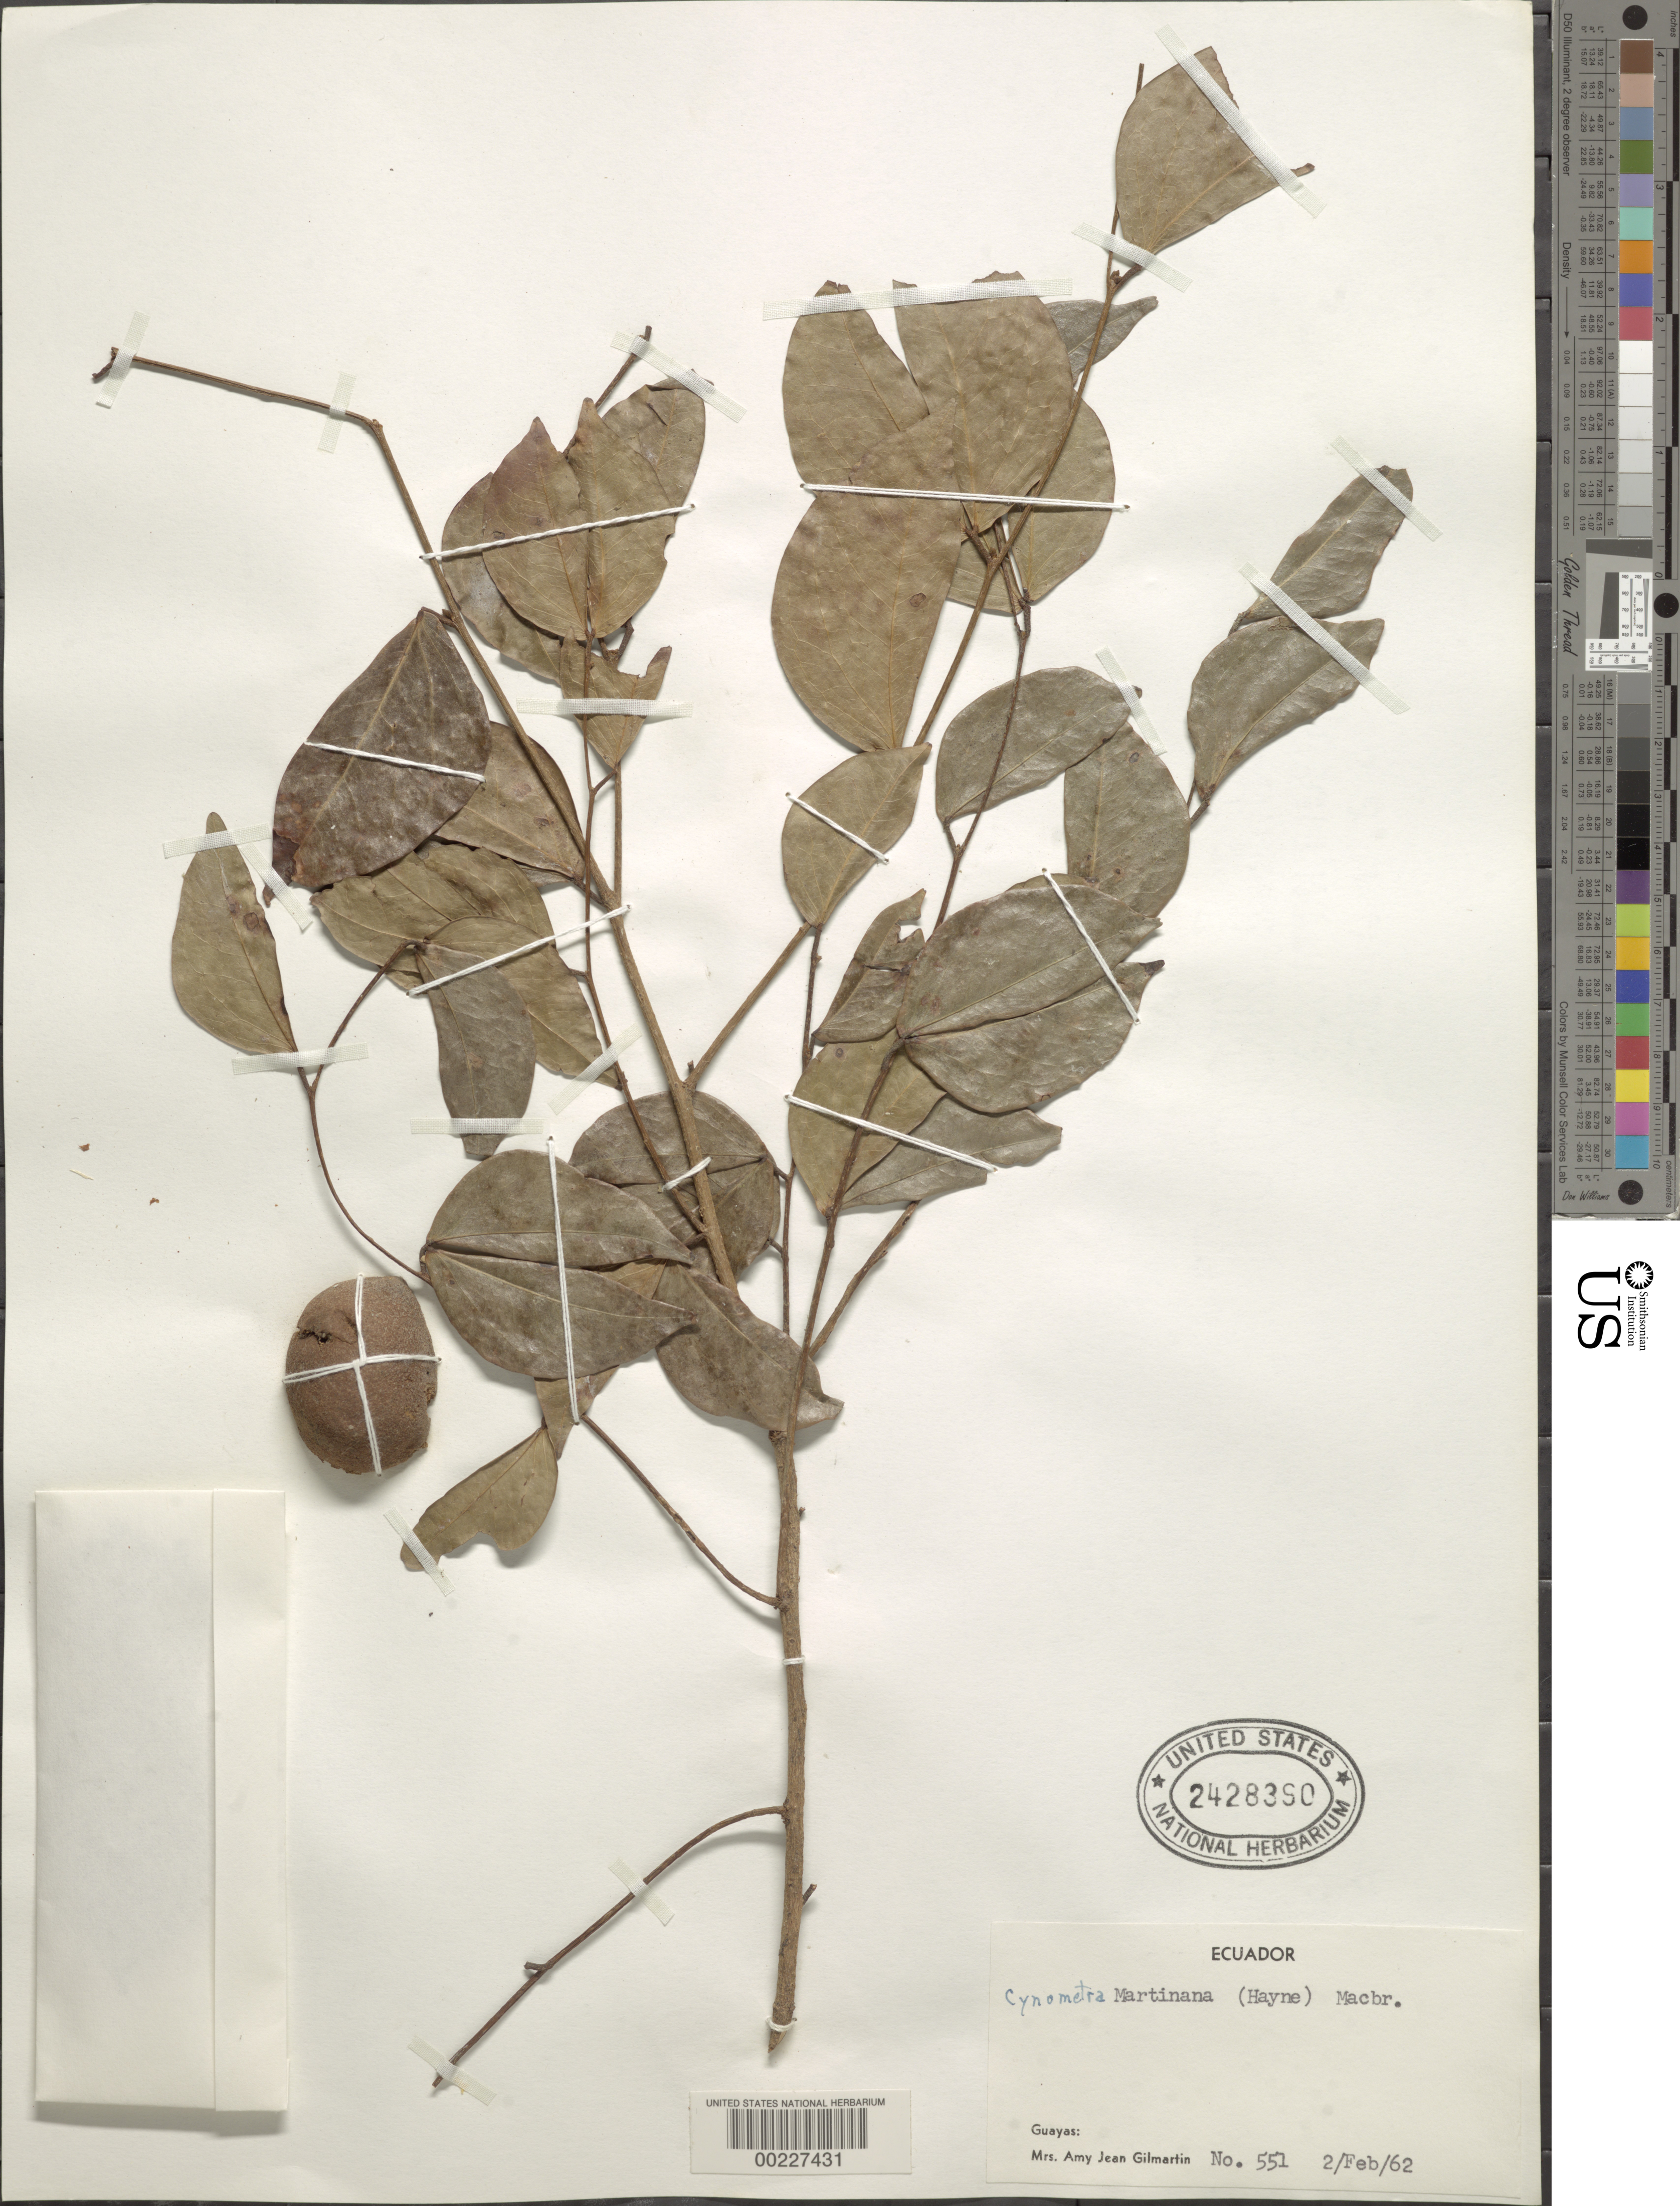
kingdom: Plantae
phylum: Tracheophyta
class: Magnoliopsida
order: Fabales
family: Fabaceae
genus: Cynometra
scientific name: Cynometra martiana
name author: Baill.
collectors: A. J. Gilmartin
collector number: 551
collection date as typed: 02 Feb 1962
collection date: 1962-02-02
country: Ecuador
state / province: Guayas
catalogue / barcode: US 2428390